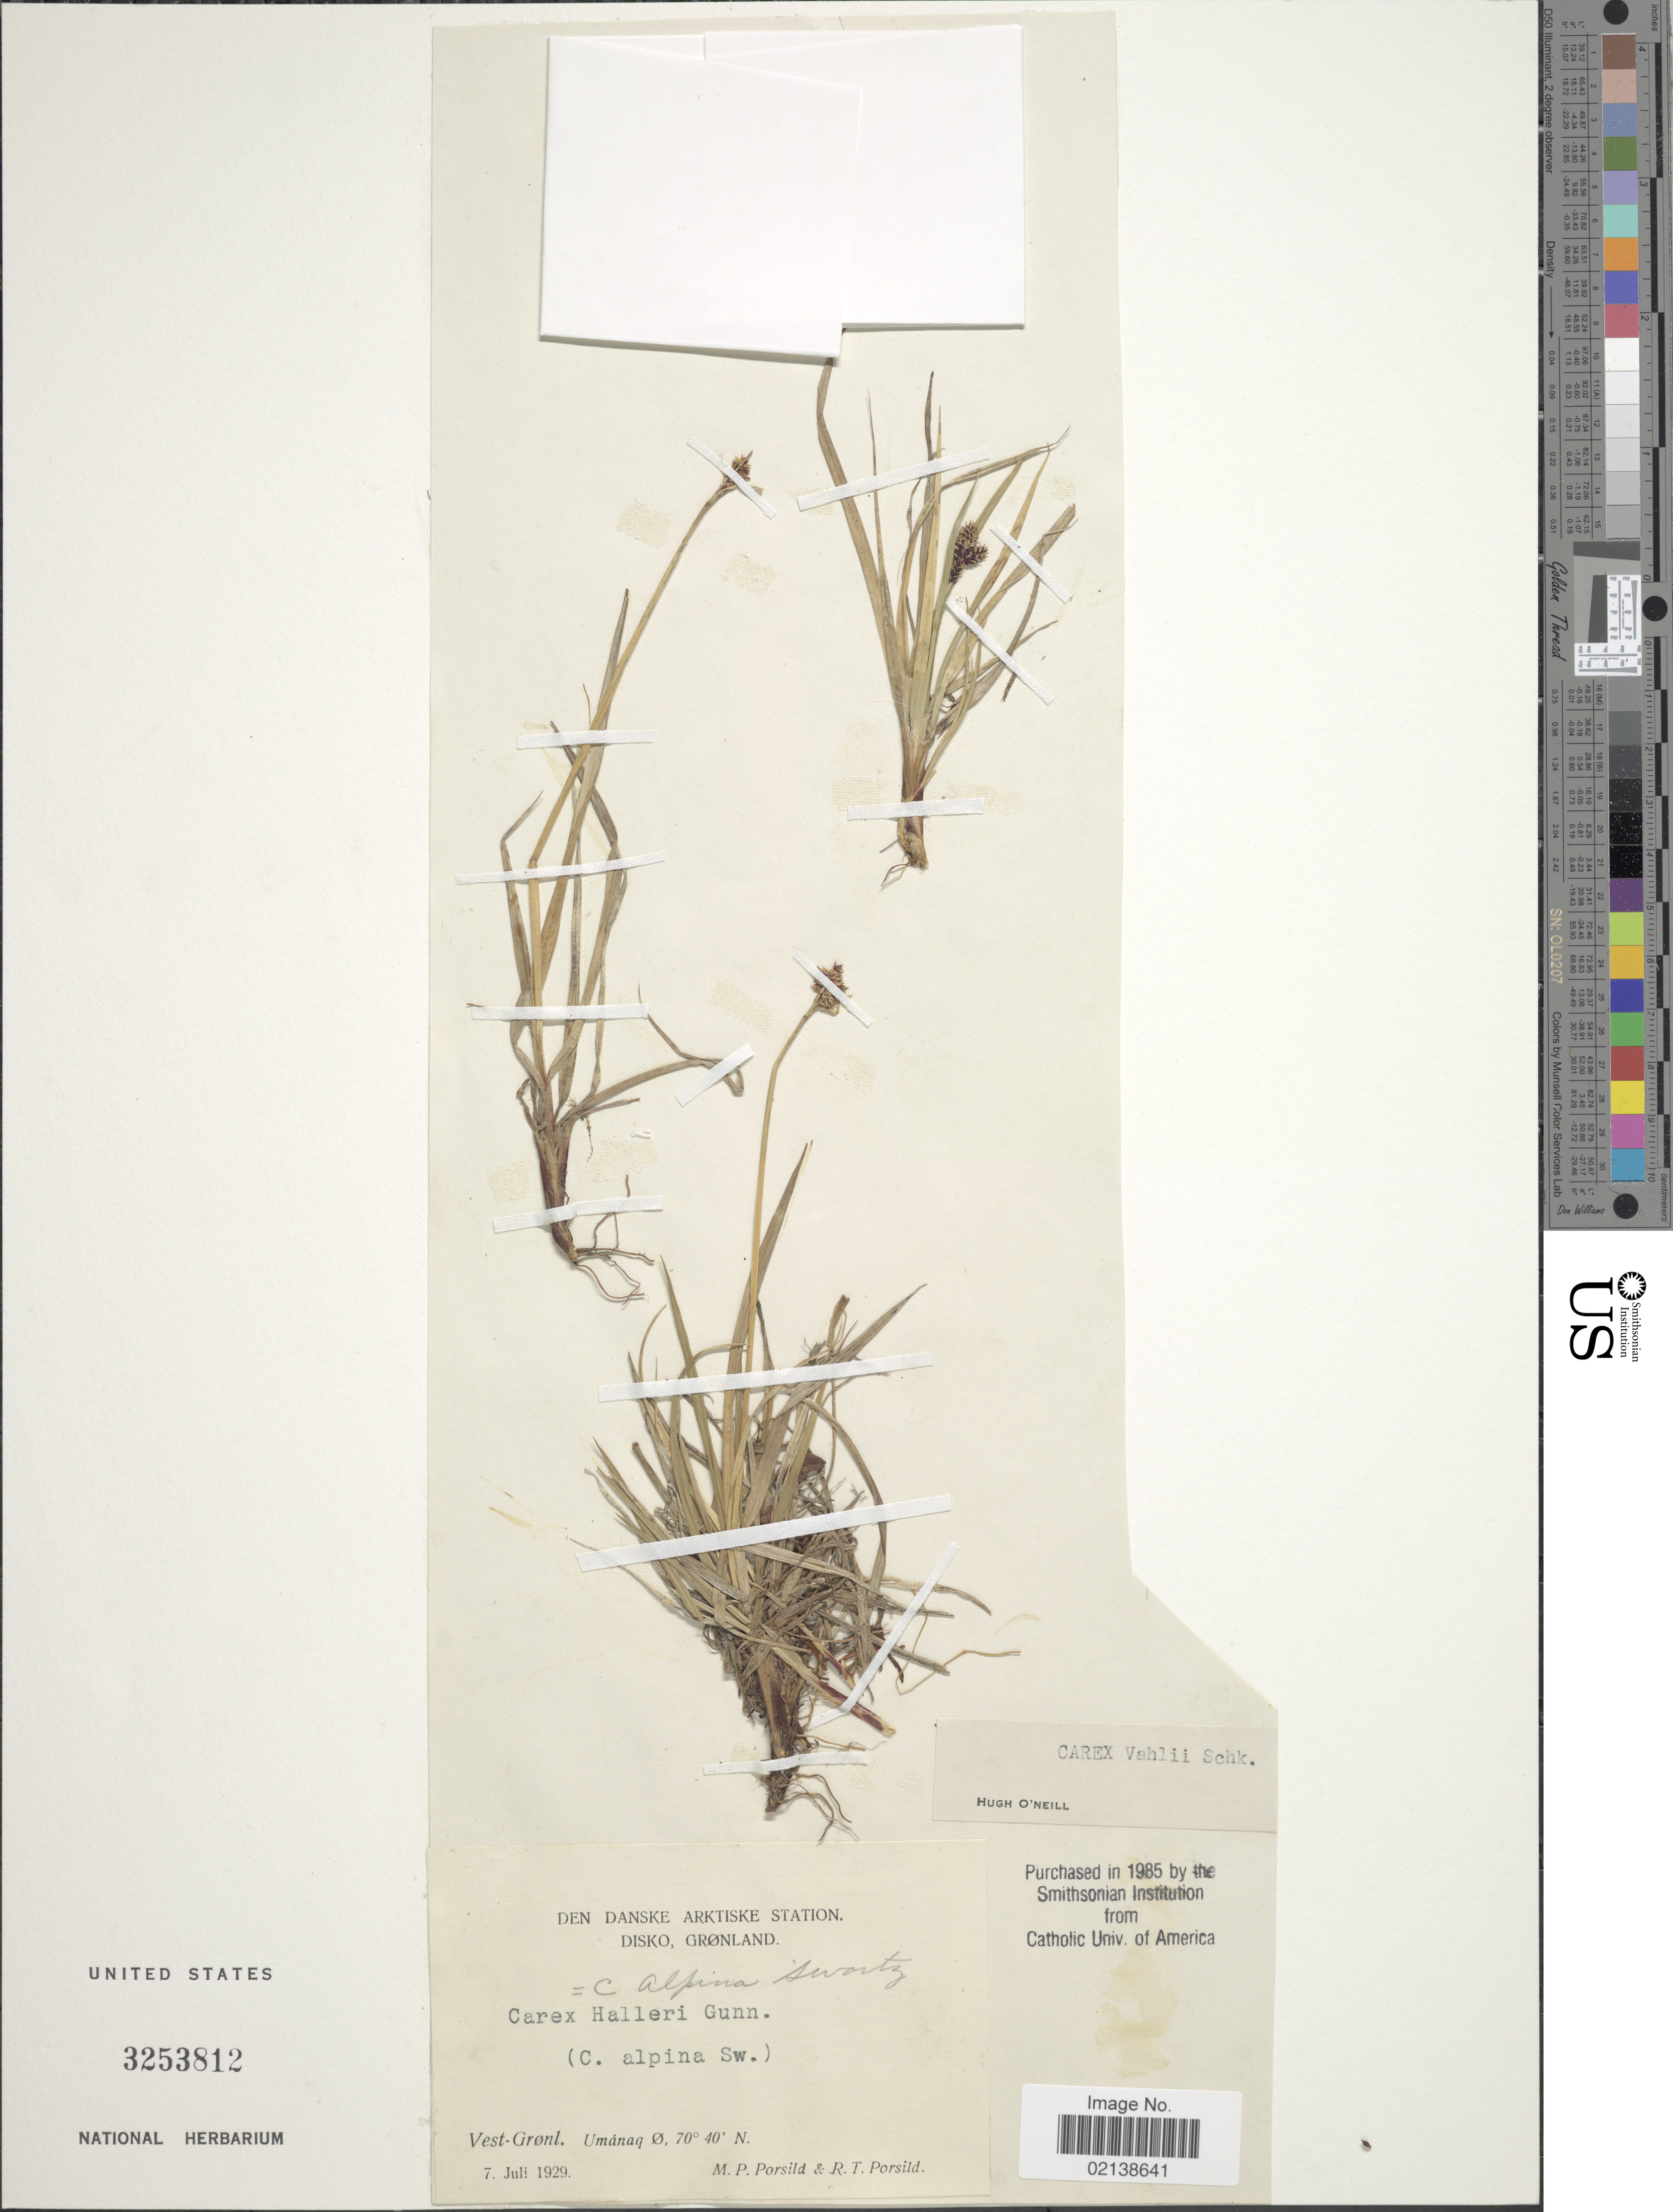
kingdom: Plantae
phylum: Tracheophyta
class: Liliopsida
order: Poales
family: Cyperaceae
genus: Carex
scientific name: Carex norvegica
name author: Retz.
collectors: M. P. Porsild & R. T. Porsild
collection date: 1929-07-07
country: Greenland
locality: Den Danske Arktiske Station, Disko, Grønland, Vest-Grønl. Umanaq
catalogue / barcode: US 3253812